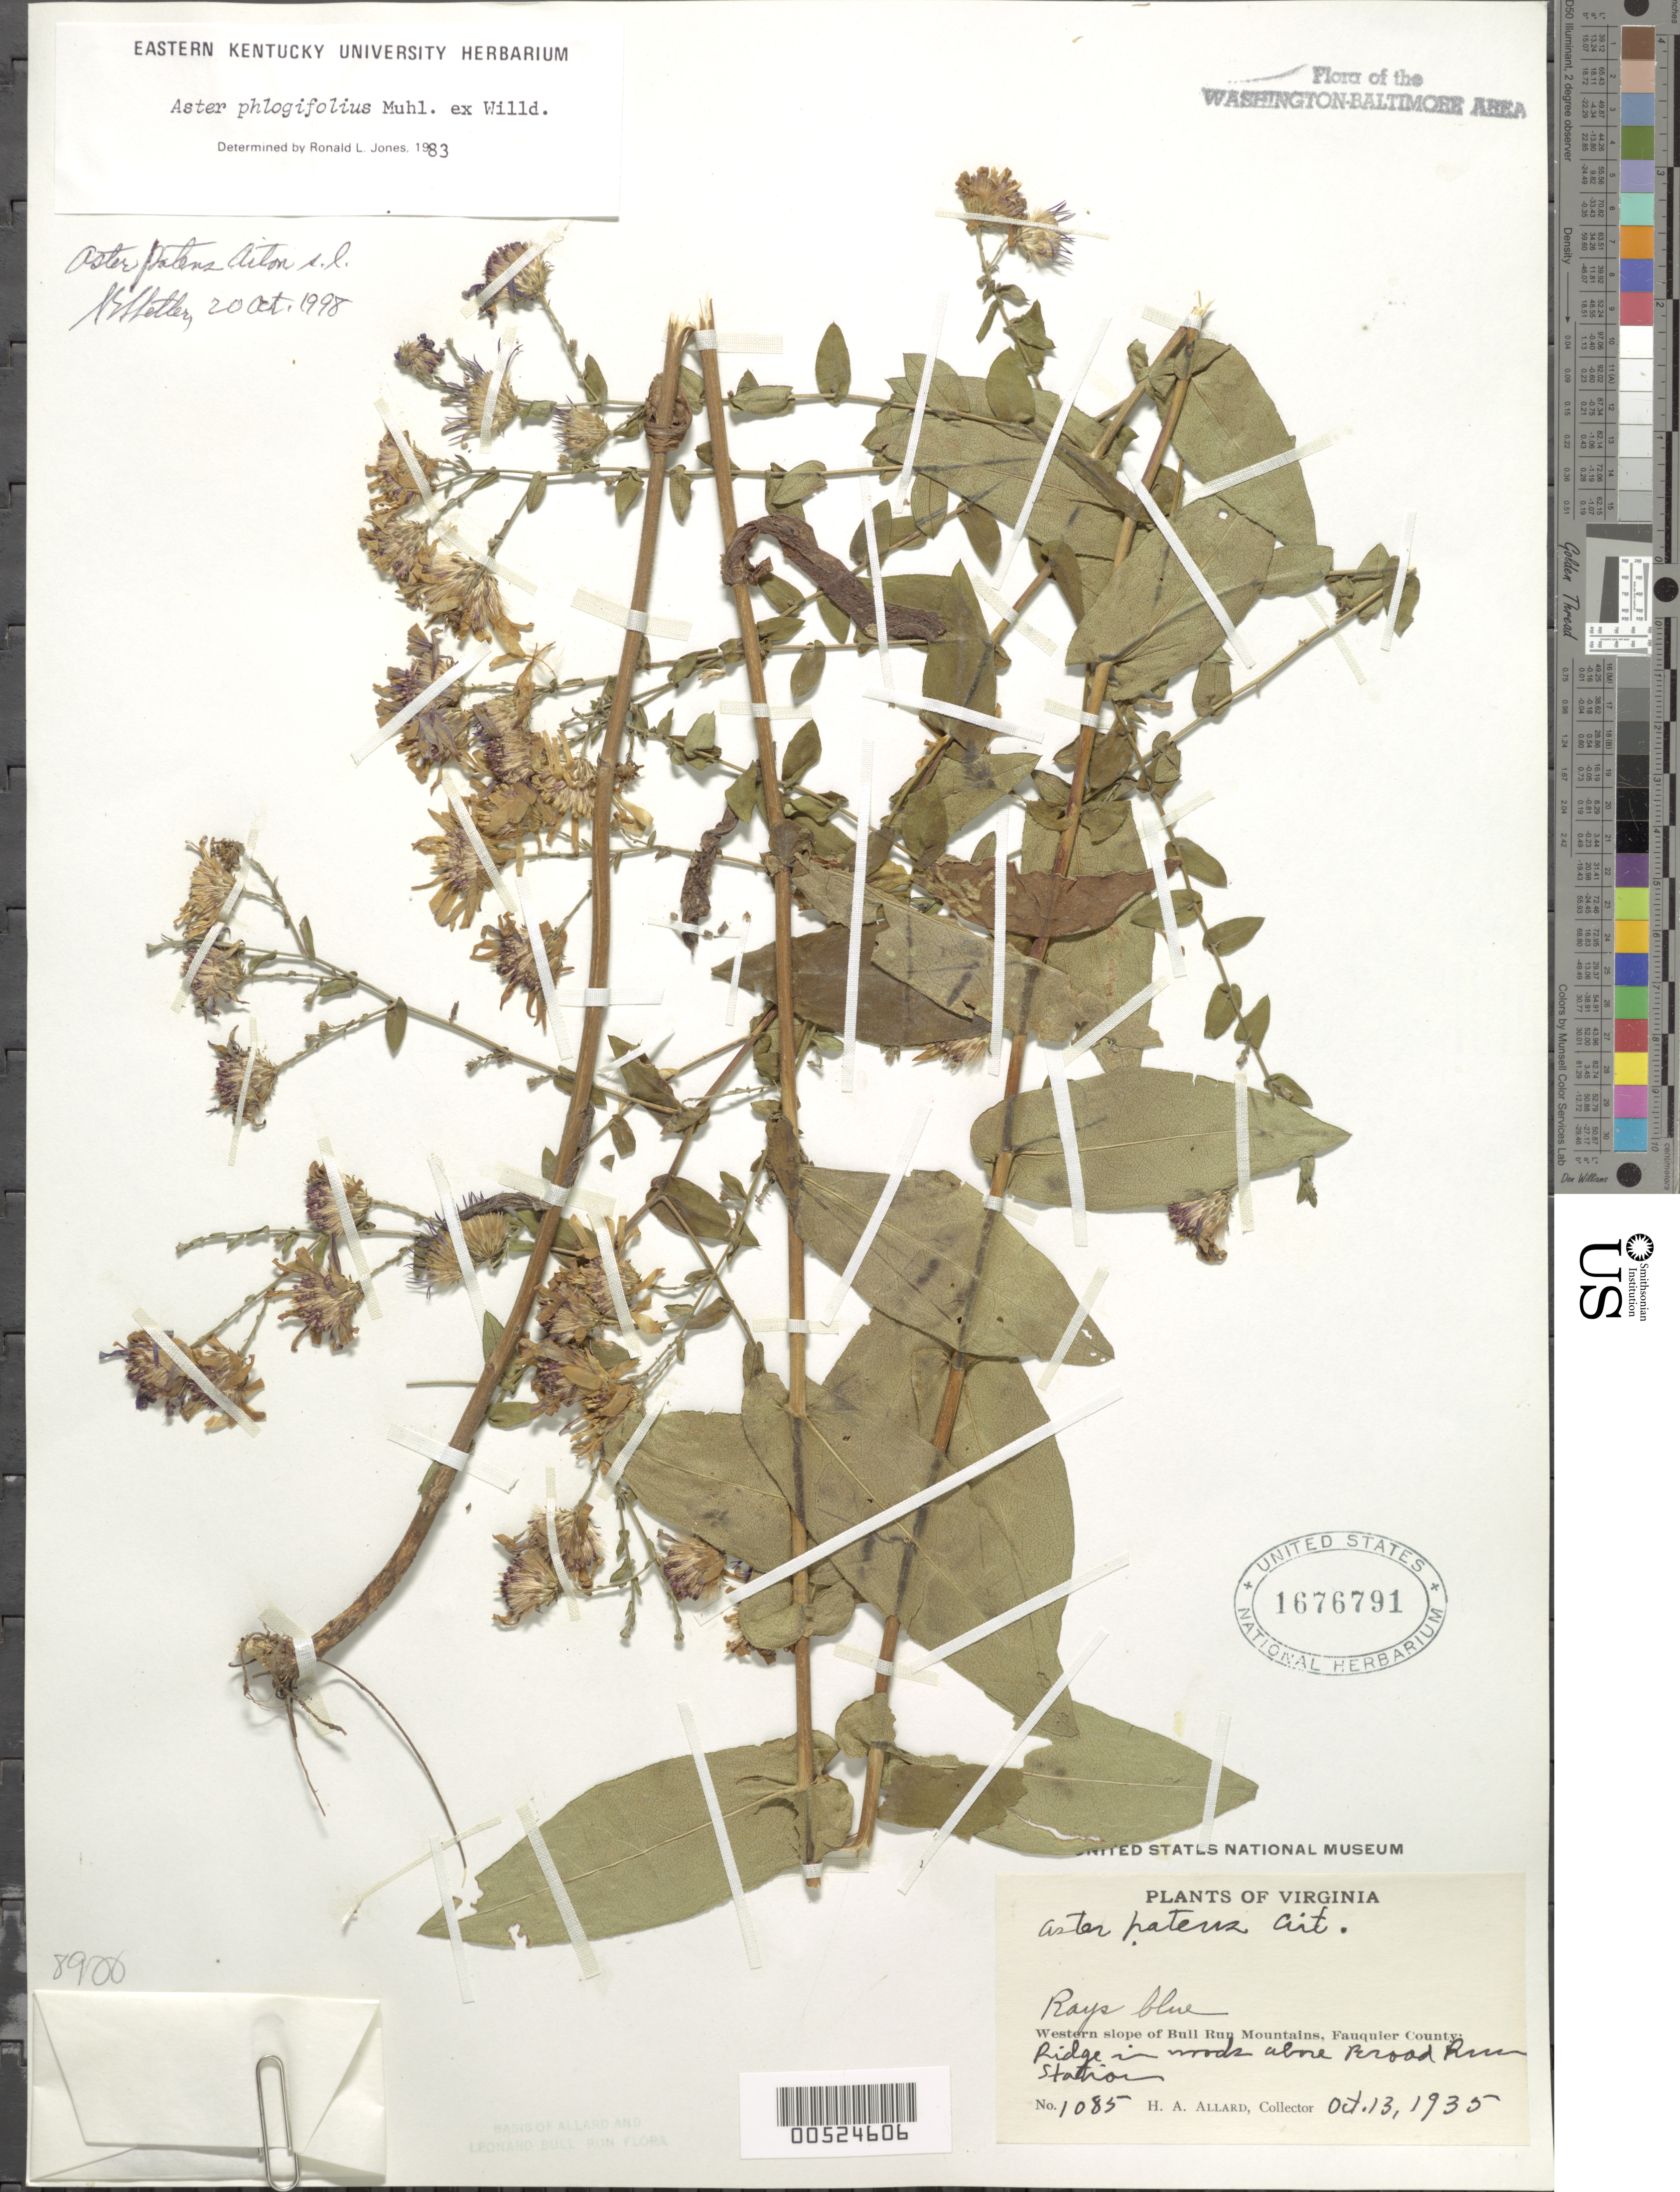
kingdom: Plantae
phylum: Tracheophyta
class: Magnoliopsida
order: Asterales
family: Asteraceae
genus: Symphyotrichum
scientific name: Symphyotrichum patens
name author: (Aiton) G.L. Nesom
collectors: H. A. Allard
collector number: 1085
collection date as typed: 13 Oct 1935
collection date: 1935-10-13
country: United States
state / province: Virginia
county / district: Fauquier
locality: Bull Run Mountains, Broad Run Station Bull Run Mts.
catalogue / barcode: US 1676791